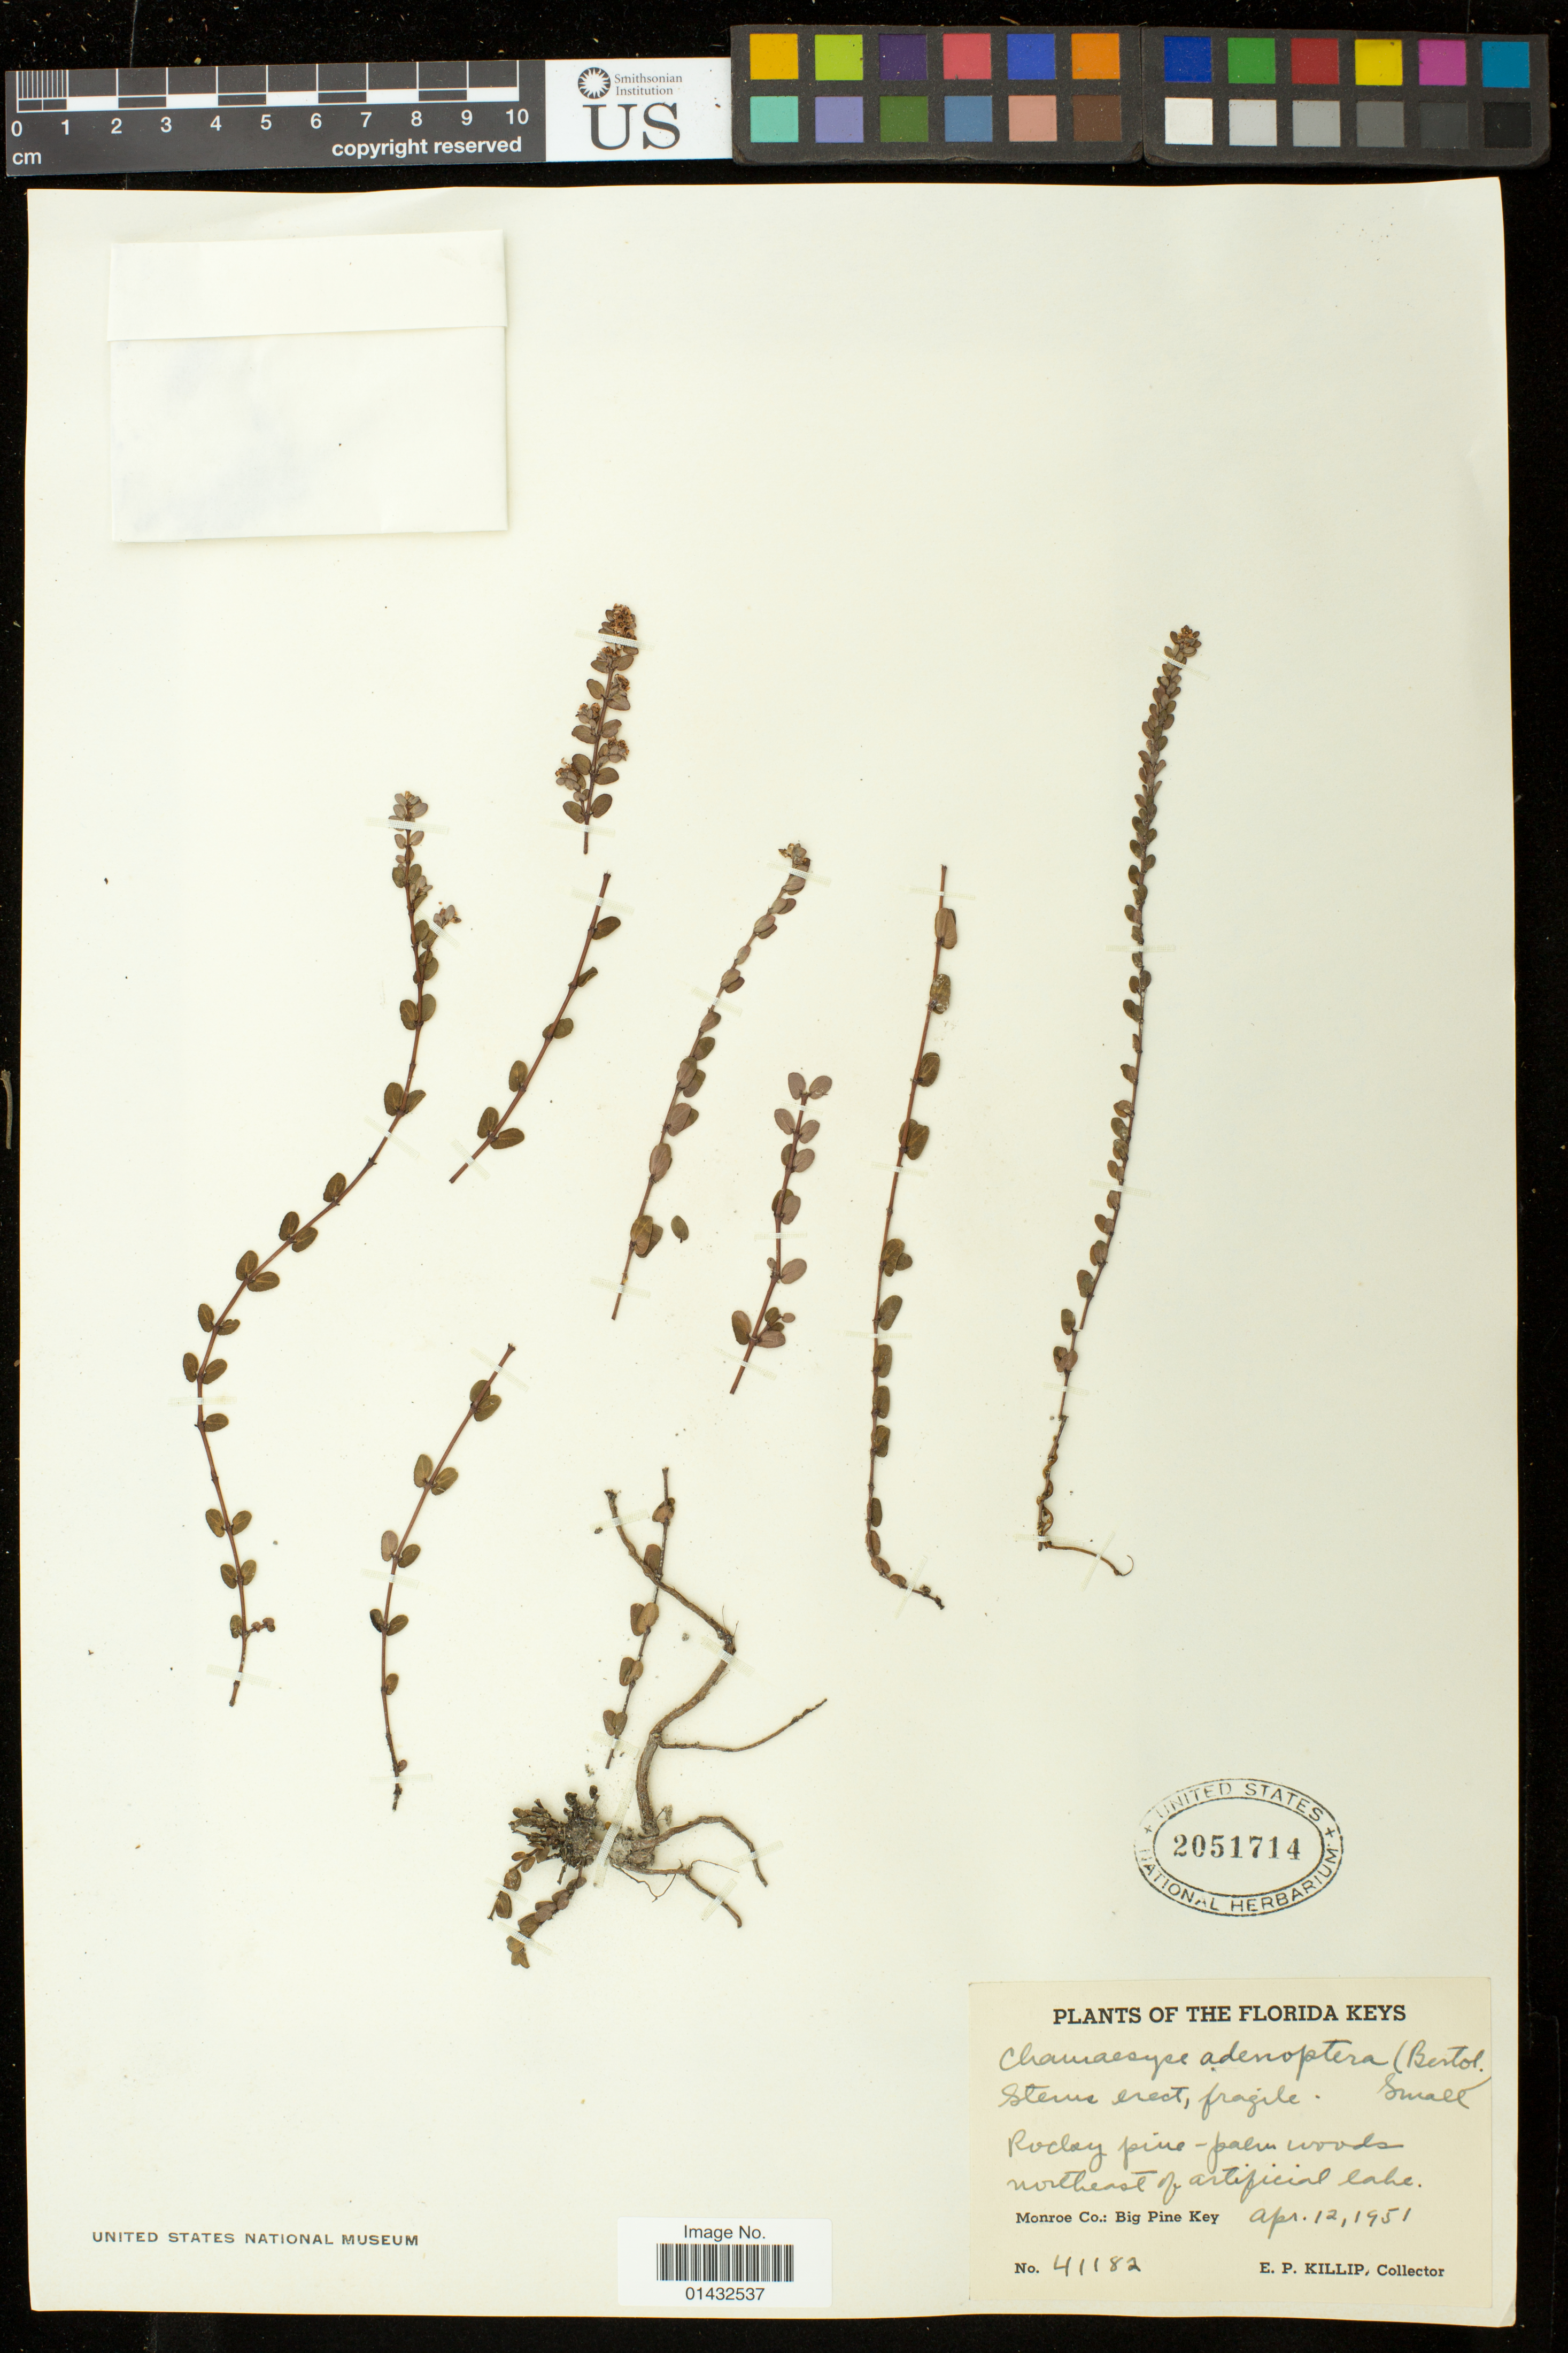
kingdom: Plantae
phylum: Tracheophyta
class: Magnoliopsida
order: Malpighiales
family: Euphorbiaceae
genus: Euphorbia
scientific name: Euphorbia adenoptera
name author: Bertol.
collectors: E. P. Killip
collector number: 41182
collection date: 1951-04-12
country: United States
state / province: Florida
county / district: Monroe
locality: Big Pine Key; Northeast of artificial lake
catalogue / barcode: US 2051714